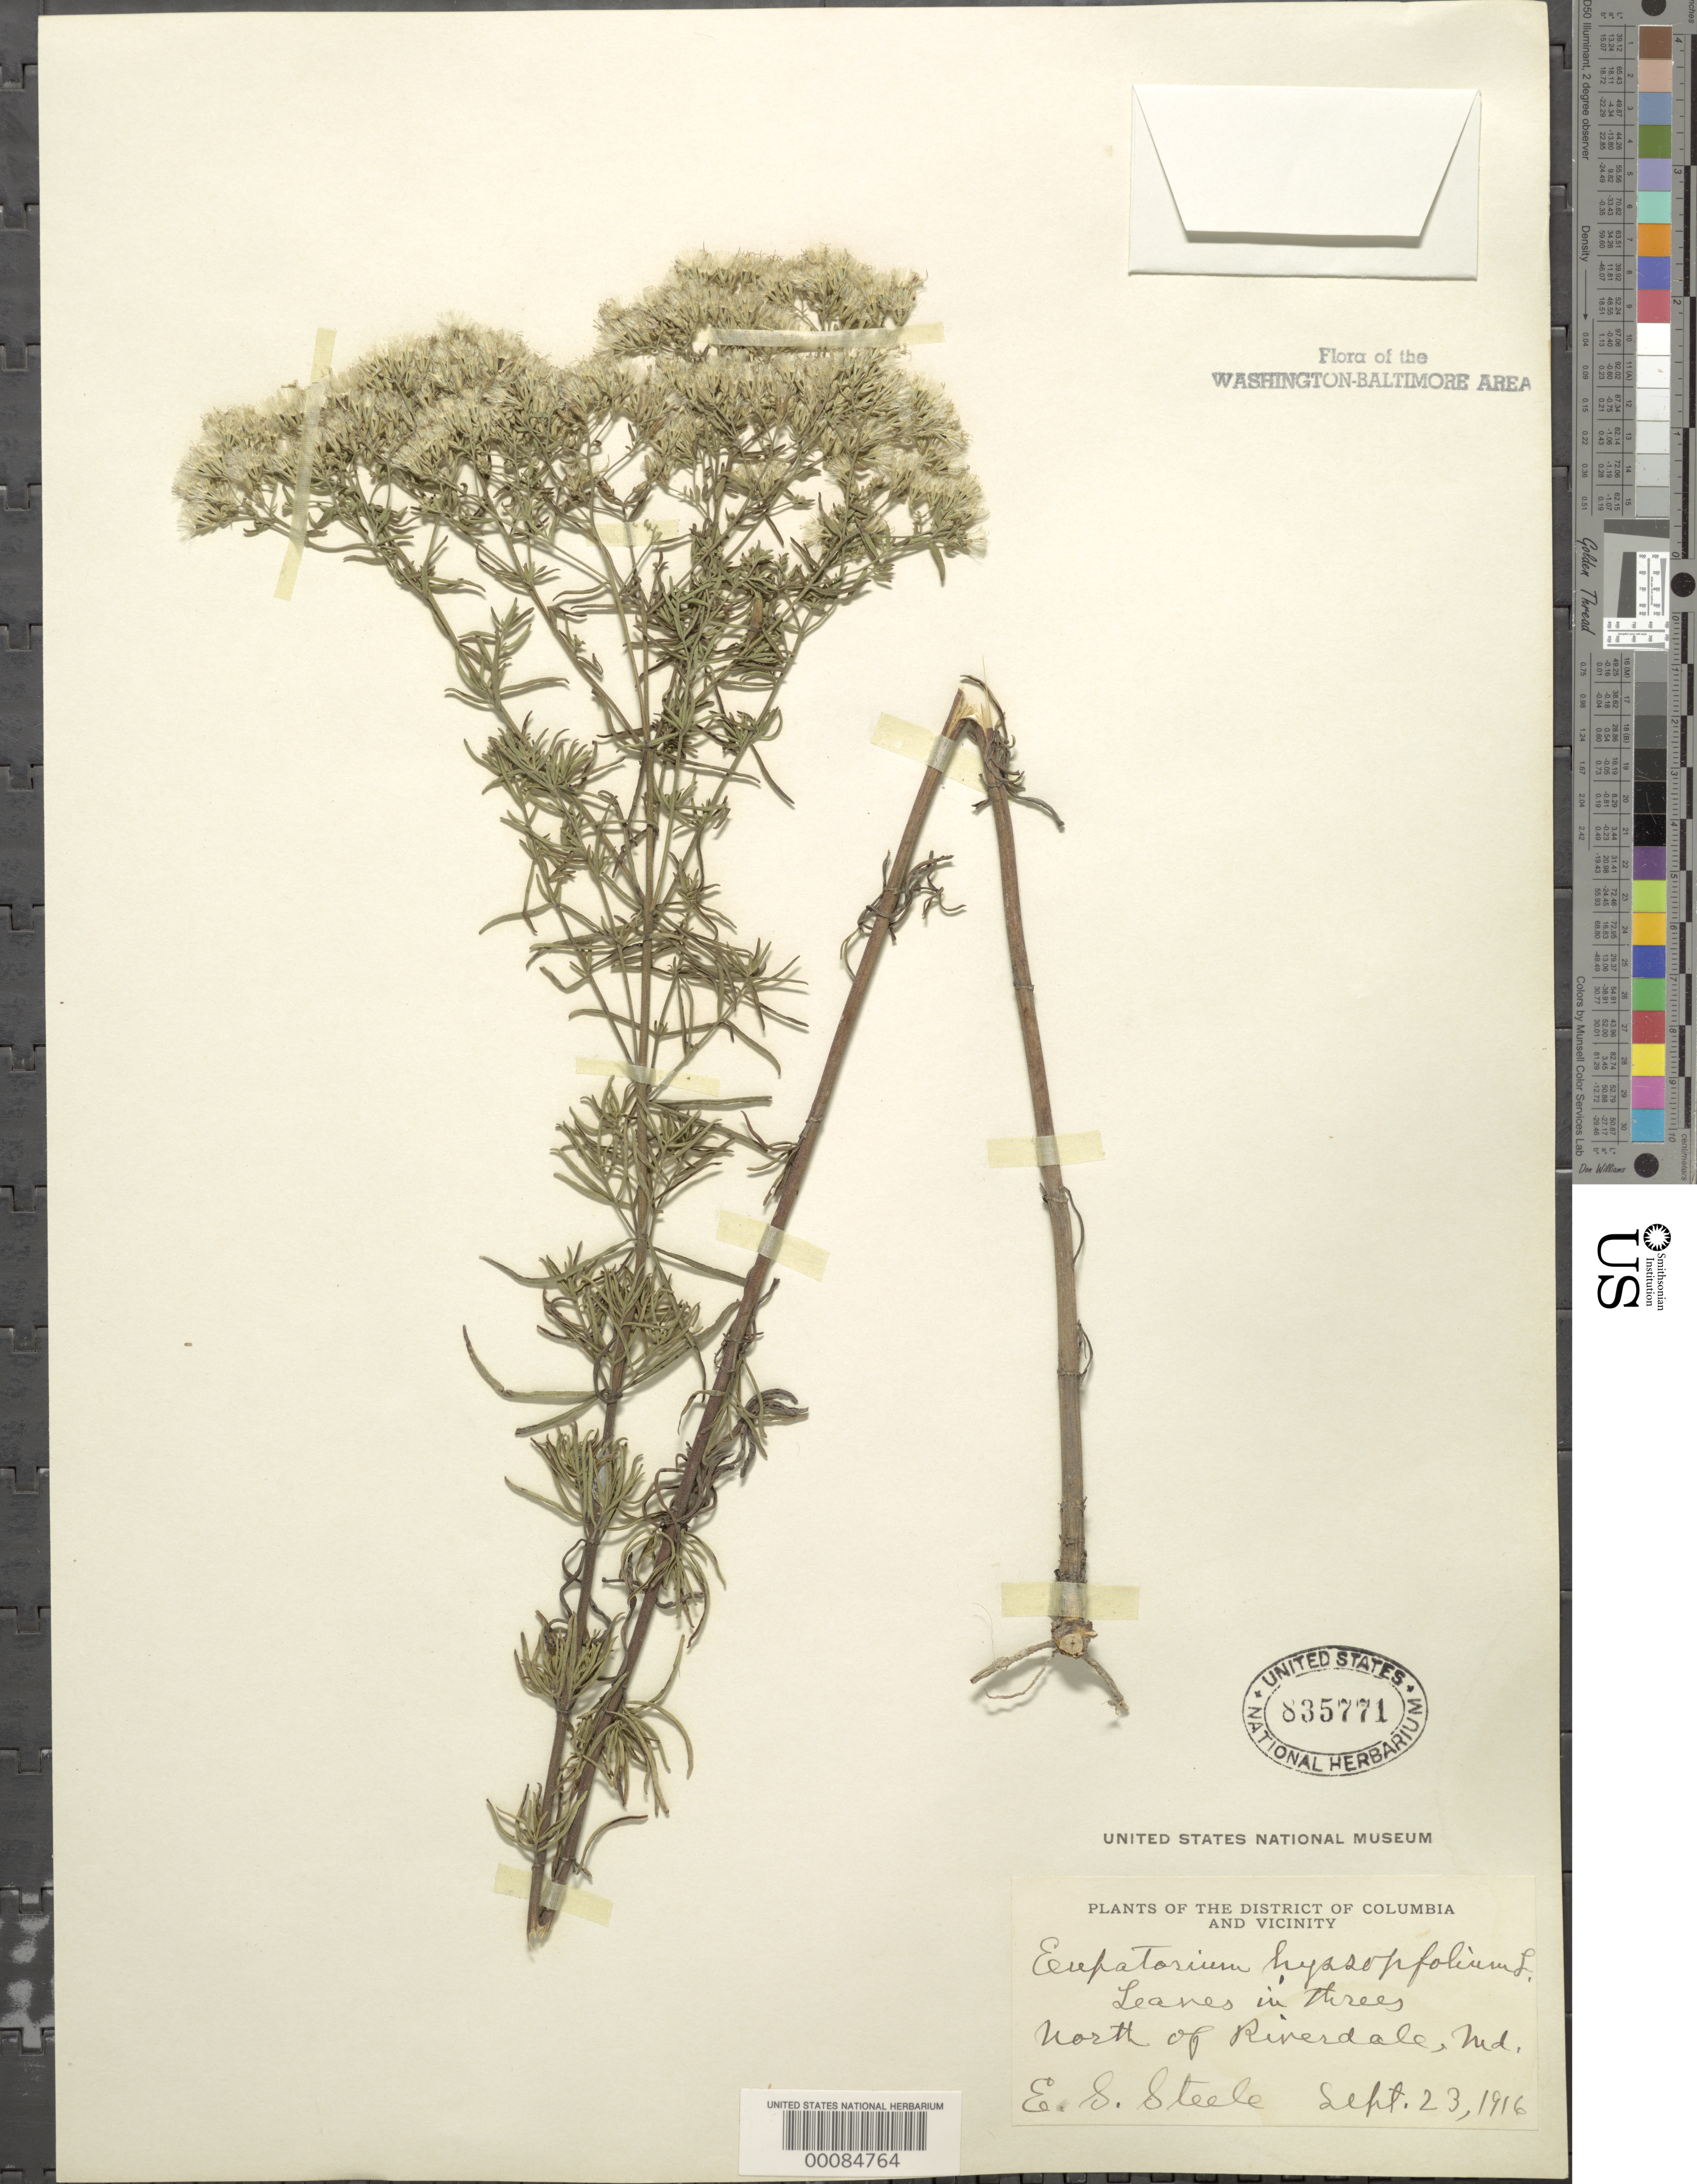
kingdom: Plantae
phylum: Tracheophyta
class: Magnoliopsida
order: Asterales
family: Asteraceae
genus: Eupatorium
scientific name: Eupatorium hyssopifolium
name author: L.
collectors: E. Steele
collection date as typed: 23 Sep 1916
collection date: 1916-09-23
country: United States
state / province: Maryland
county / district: Prince George's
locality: North of Riverdale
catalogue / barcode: US 835771